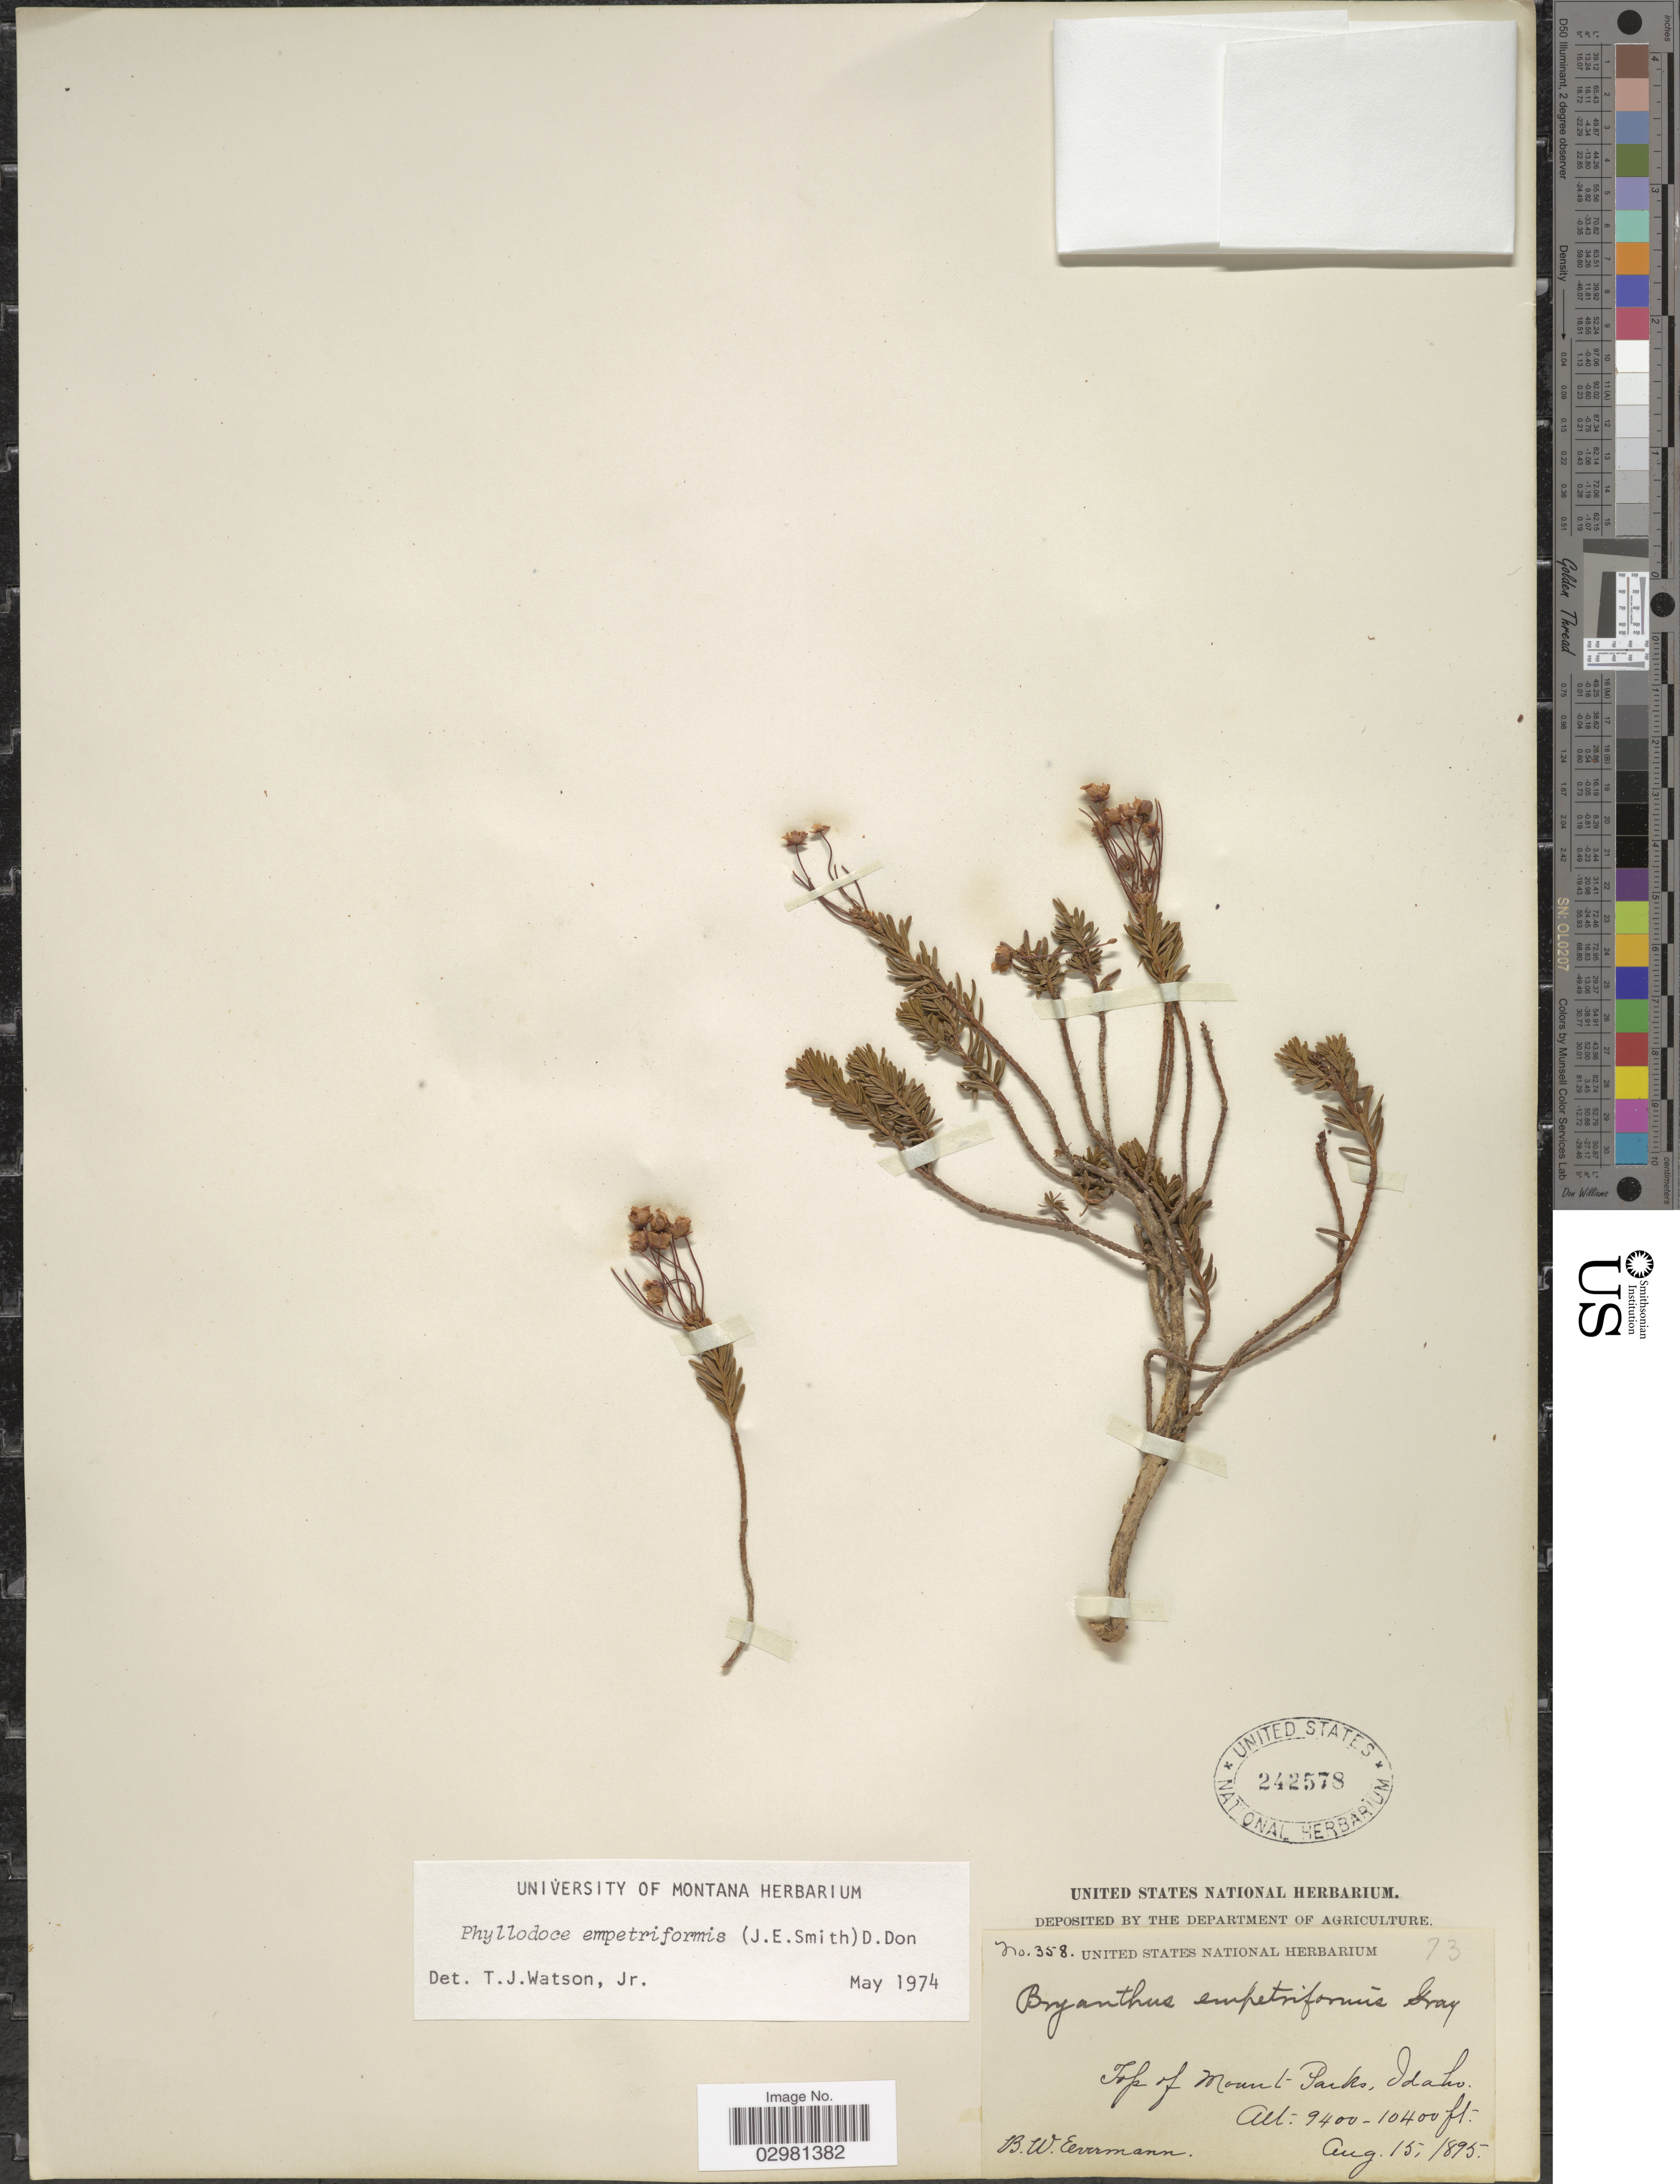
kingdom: Plantae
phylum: Tracheophyta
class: Magnoliopsida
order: Ericales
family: Ericaceae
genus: Phyllodoce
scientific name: Phyllodoce empetiformis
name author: (Small) D. Don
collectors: B. W. Evermann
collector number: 358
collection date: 1895-08-15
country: United States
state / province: Idaho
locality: Top of Mount Park.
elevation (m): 2865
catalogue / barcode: US 242578